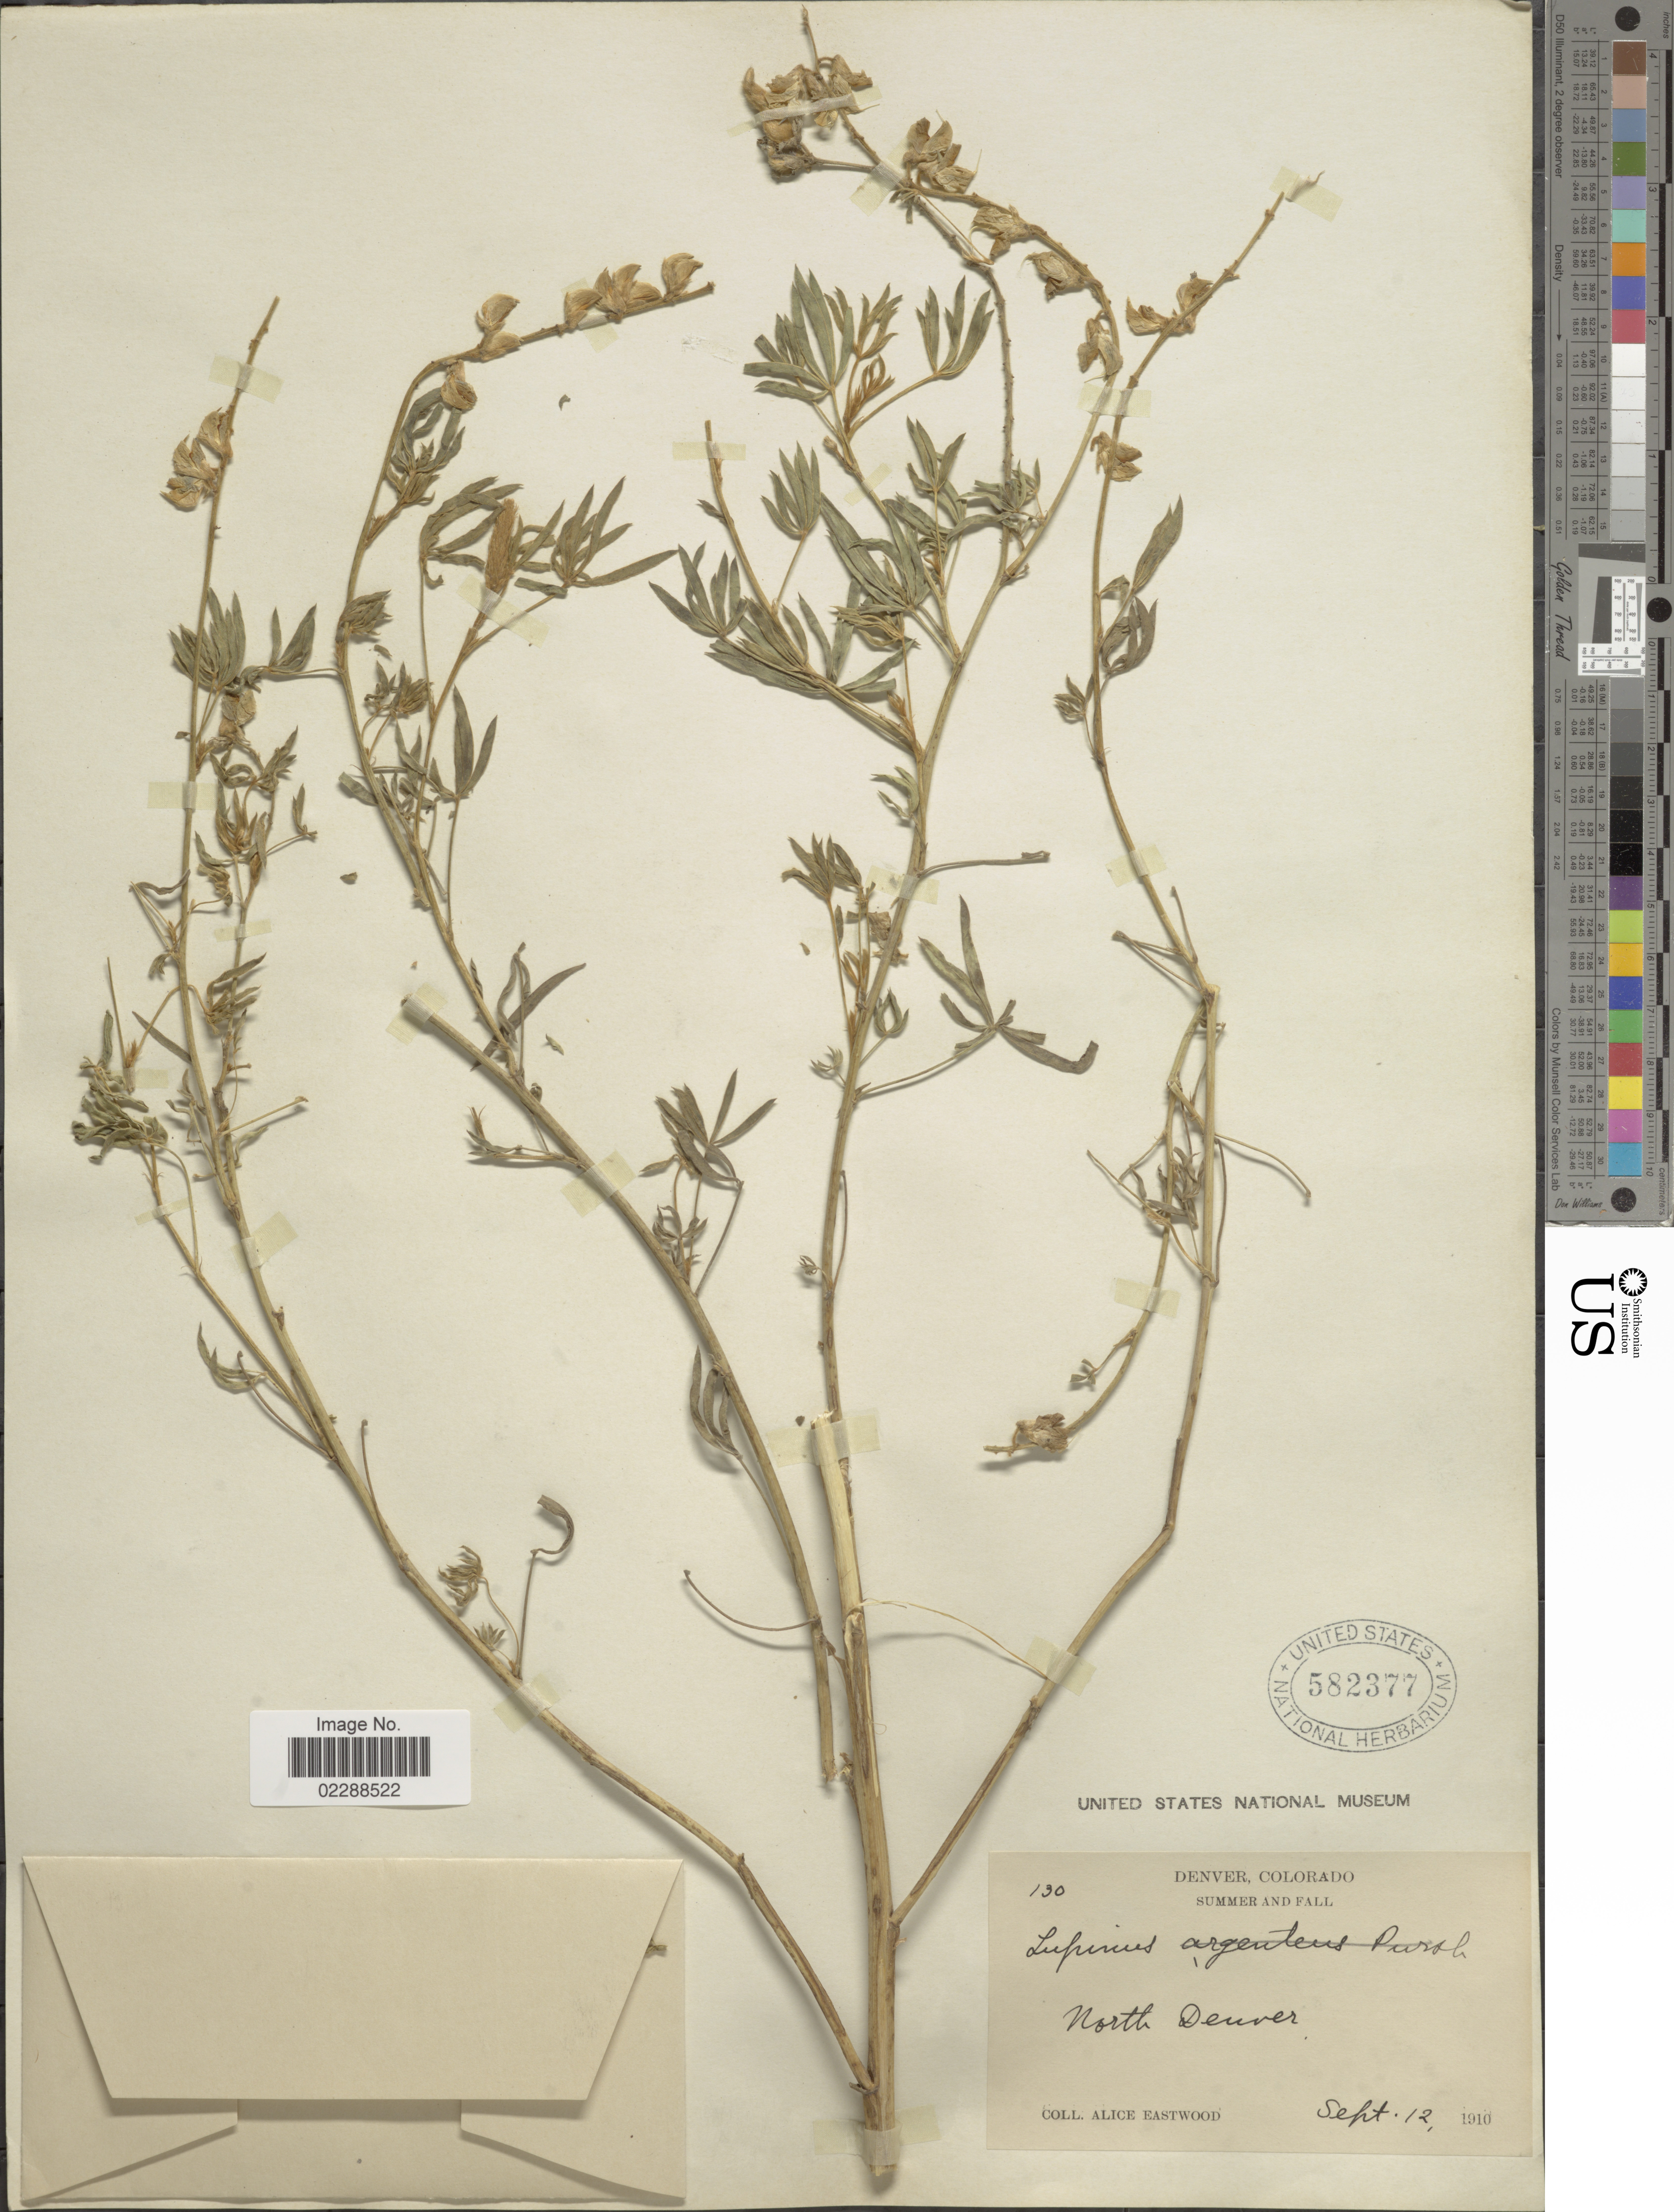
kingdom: Plantae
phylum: Tracheophyta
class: Magnoliopsida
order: Fabales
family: Fabaceae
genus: Lupinus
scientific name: Lupinus sp.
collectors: A. Eastwood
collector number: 130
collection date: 1910-09-12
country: United States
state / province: Colorado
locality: Summer and Fall, North Denver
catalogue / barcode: US 582377